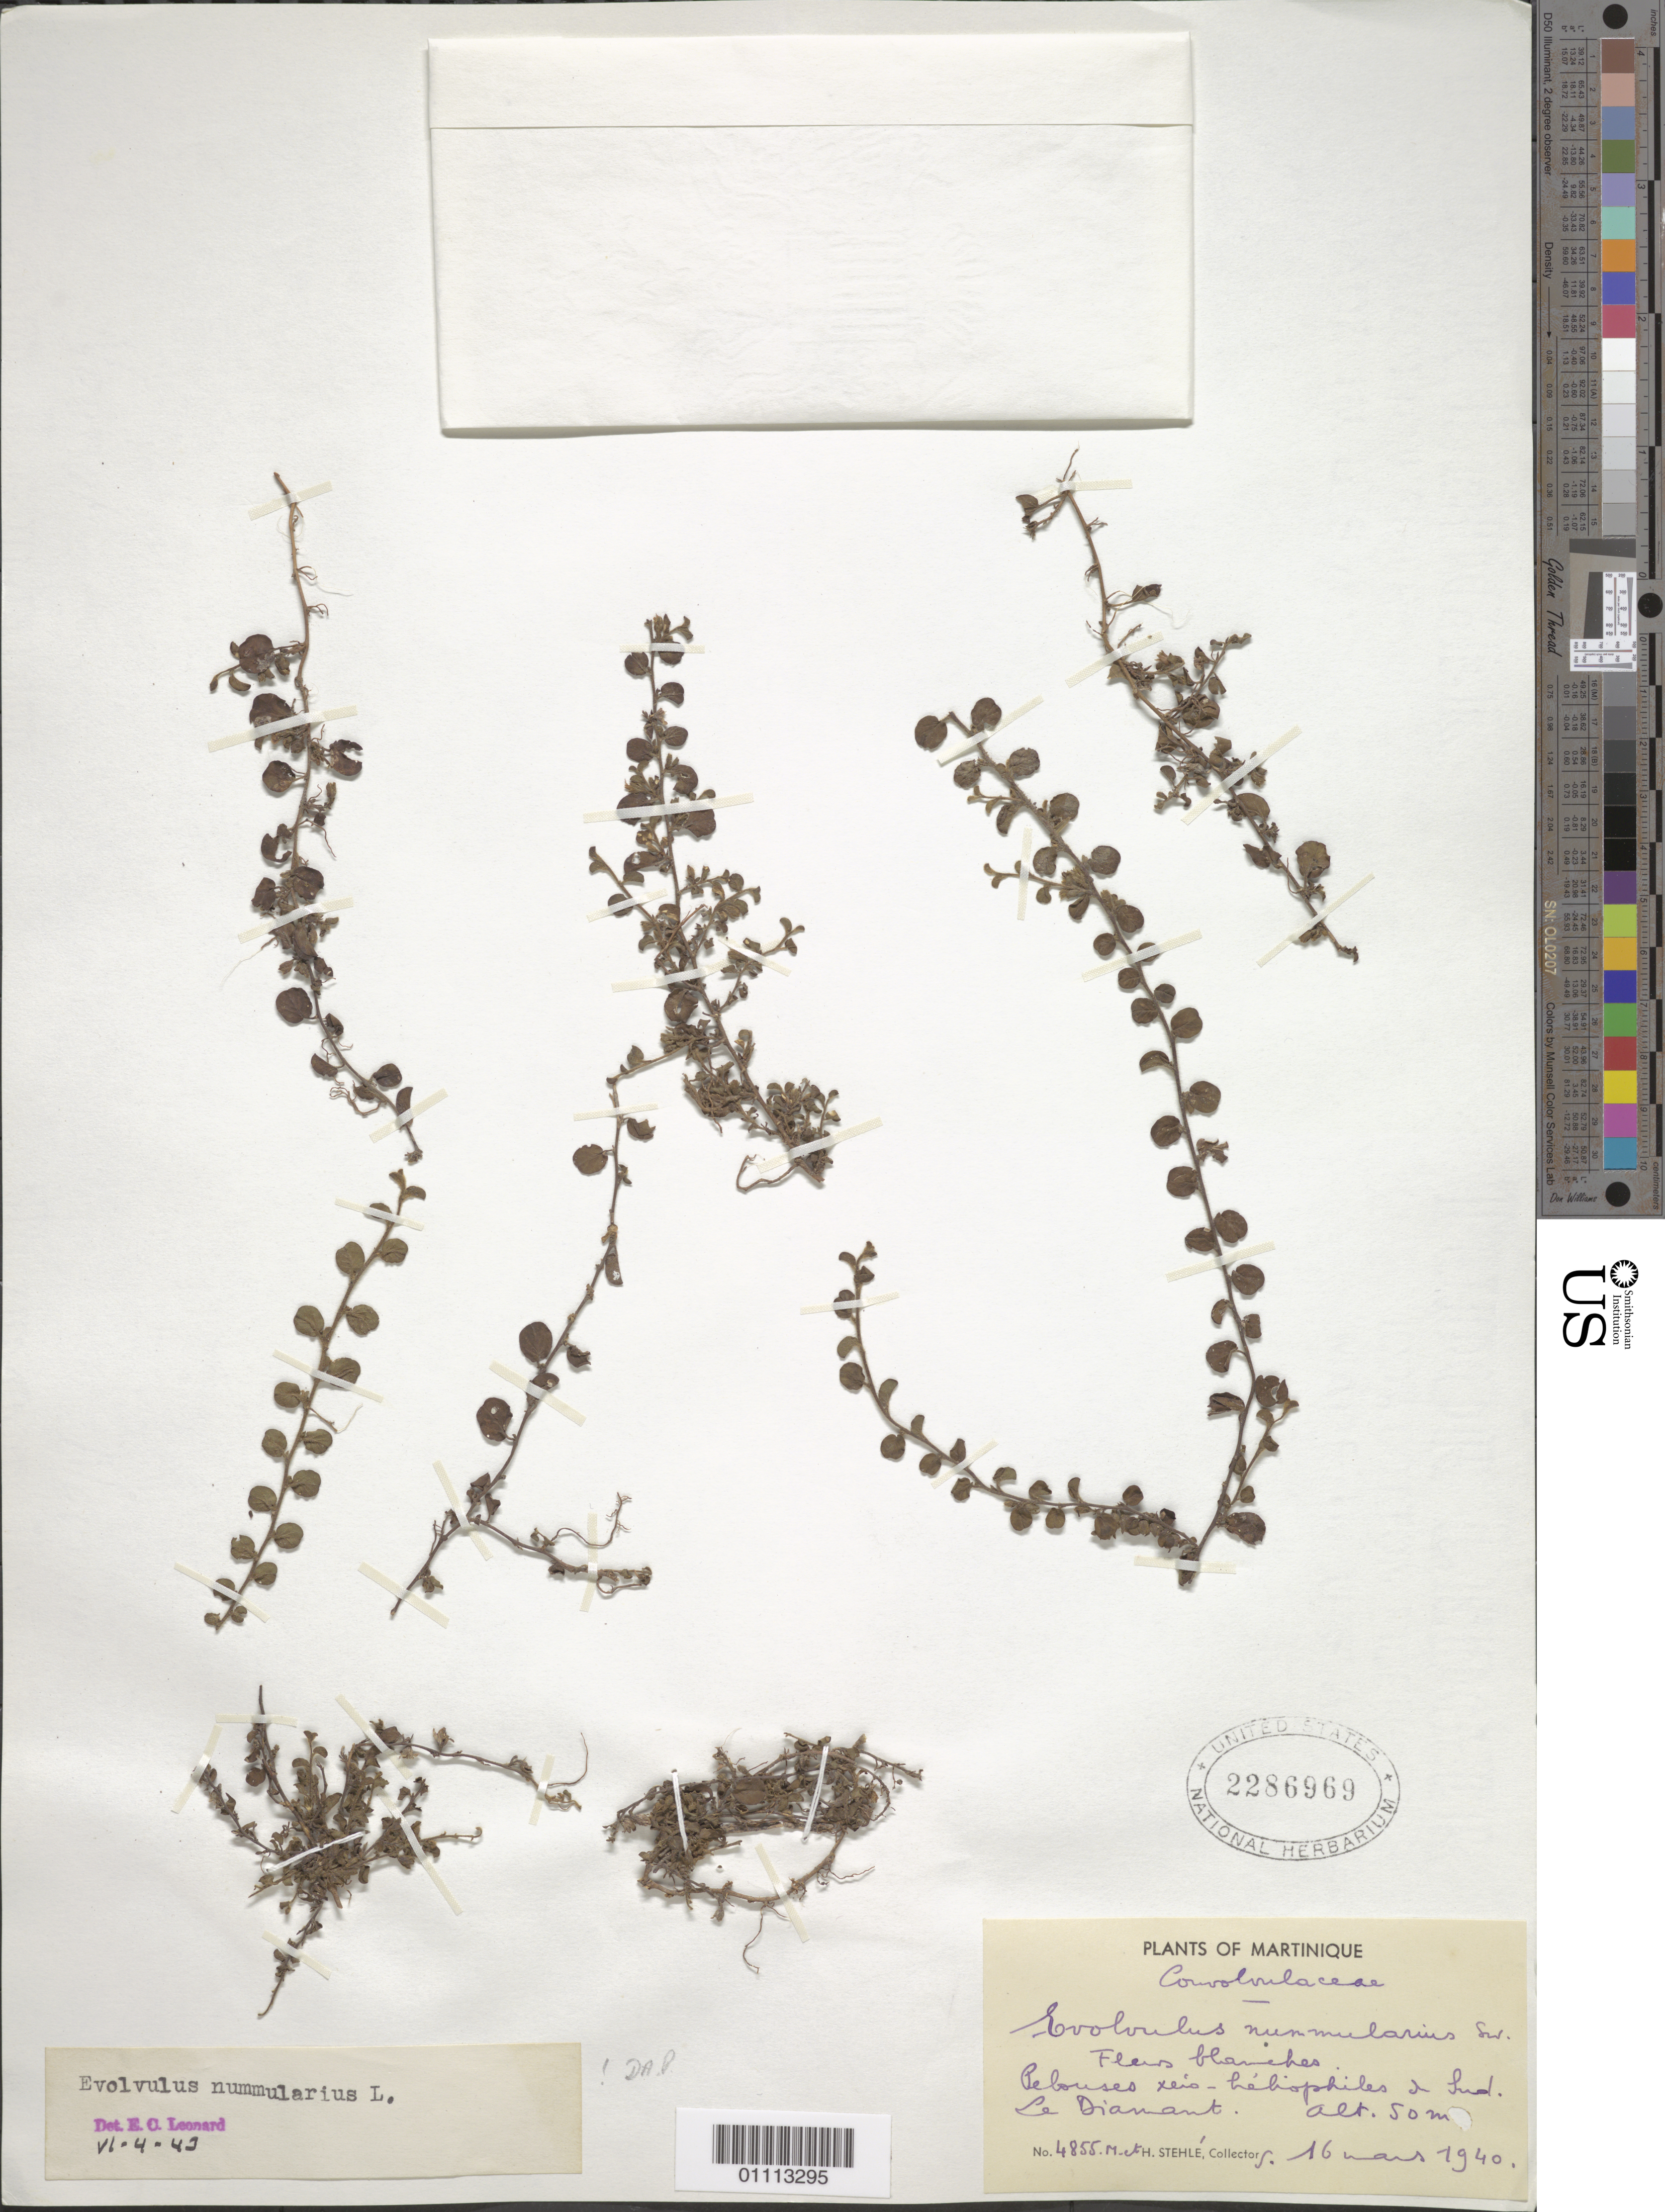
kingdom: Plantae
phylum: Tracheophyta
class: Magnoliopsida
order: Solanales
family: Convolvulaceae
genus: Evolvulus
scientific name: Evolvulus nummularius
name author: (L.) L.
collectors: M. Stehlé & H. Stehlé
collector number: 4855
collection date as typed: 16 Mar 1940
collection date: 1940-03-16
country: Martinique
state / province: Le Marin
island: Martinique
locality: Pelouses xero-heliophiles de fuel. Le Diamant.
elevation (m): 50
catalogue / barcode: US 2286969